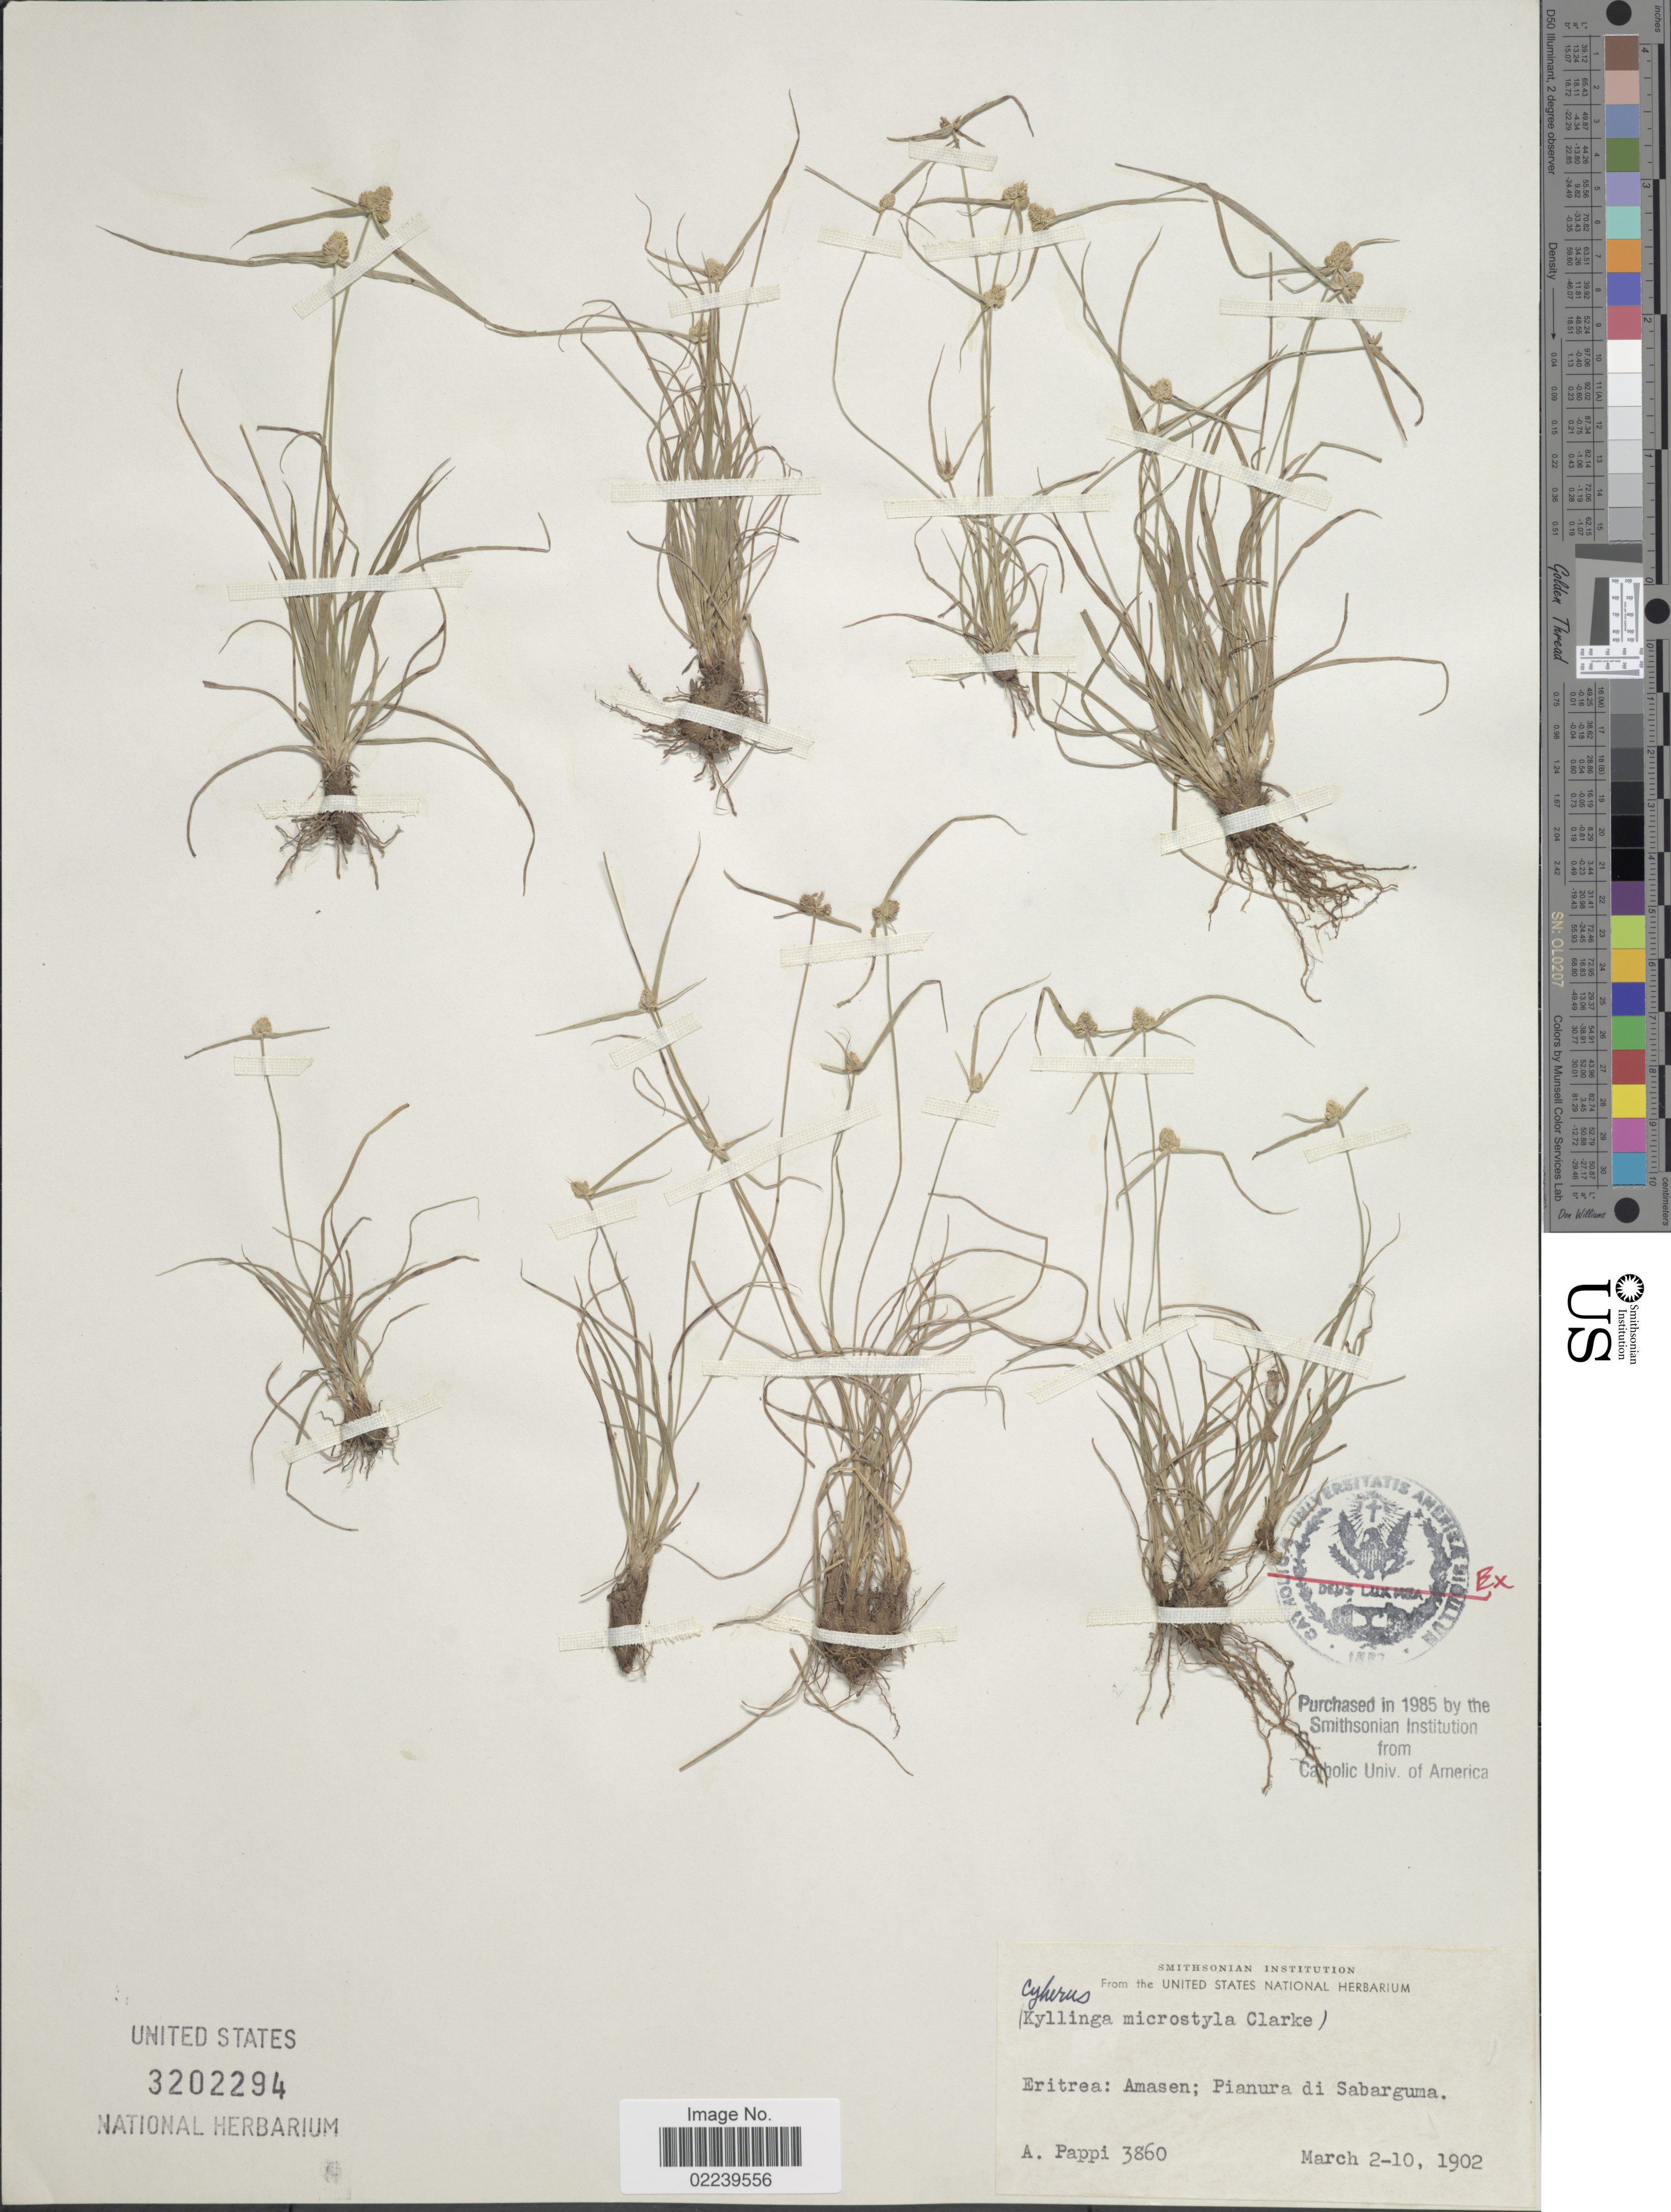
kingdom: Plantae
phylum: Tracheophyta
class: Liliopsida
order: Poales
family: Cyperaceae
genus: Cyperus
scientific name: Cyperus microstylus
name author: (C.B. Clarke) Mattf. & Kük.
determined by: Strong, Mark T., (BOT), Smithsonian Institution - National Museum of Natural History (UNITED STATES)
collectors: A. Pappi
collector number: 3860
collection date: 1902-03-02/1902-03-10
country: Eritrea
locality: Amasen; Pianura di Sabarguma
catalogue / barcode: US 3202294